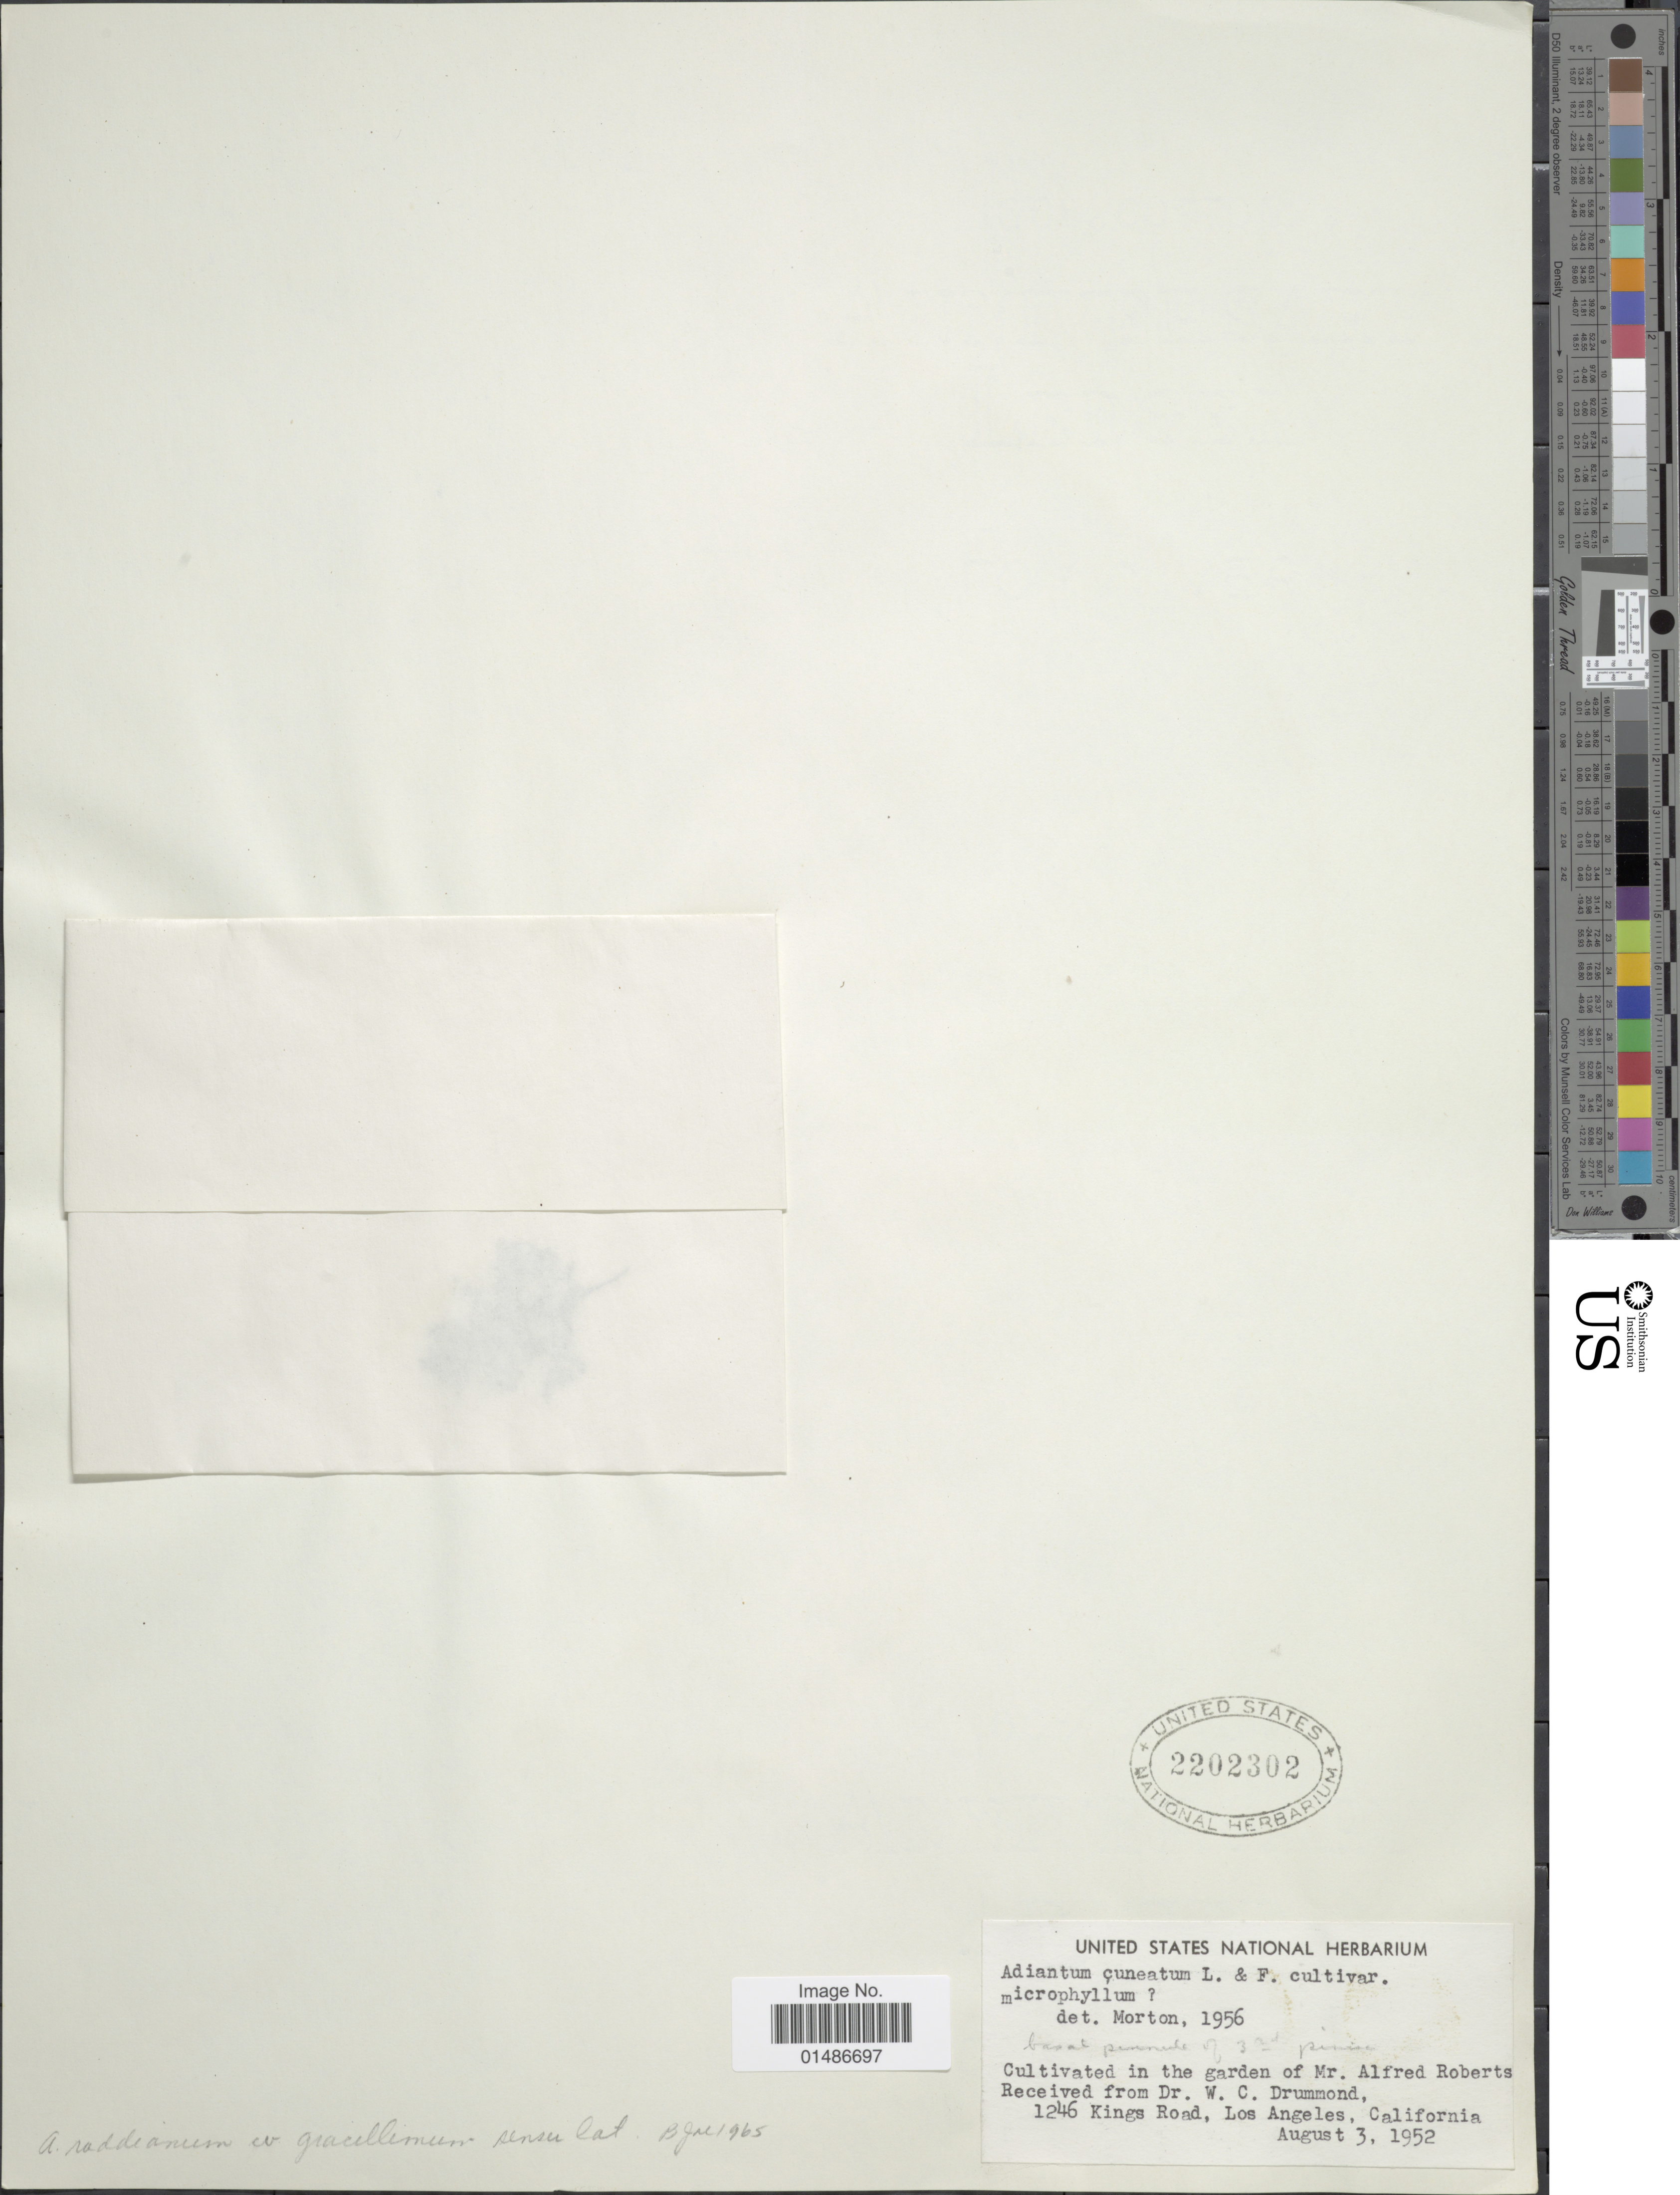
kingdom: Plantae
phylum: Tracheophyta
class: Polypodiopsida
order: Polypodiales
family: Pteridaceae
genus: Adiantum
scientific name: Adiantum raddianum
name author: C. Presl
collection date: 1952-08-03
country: United States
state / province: California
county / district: Los Angeles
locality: Cultivated in the garden of Mr. Alfred Roberts. Received from Dr. W.C. Drummond, 1246 Kings Road, Los Angeles.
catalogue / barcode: US 2202302